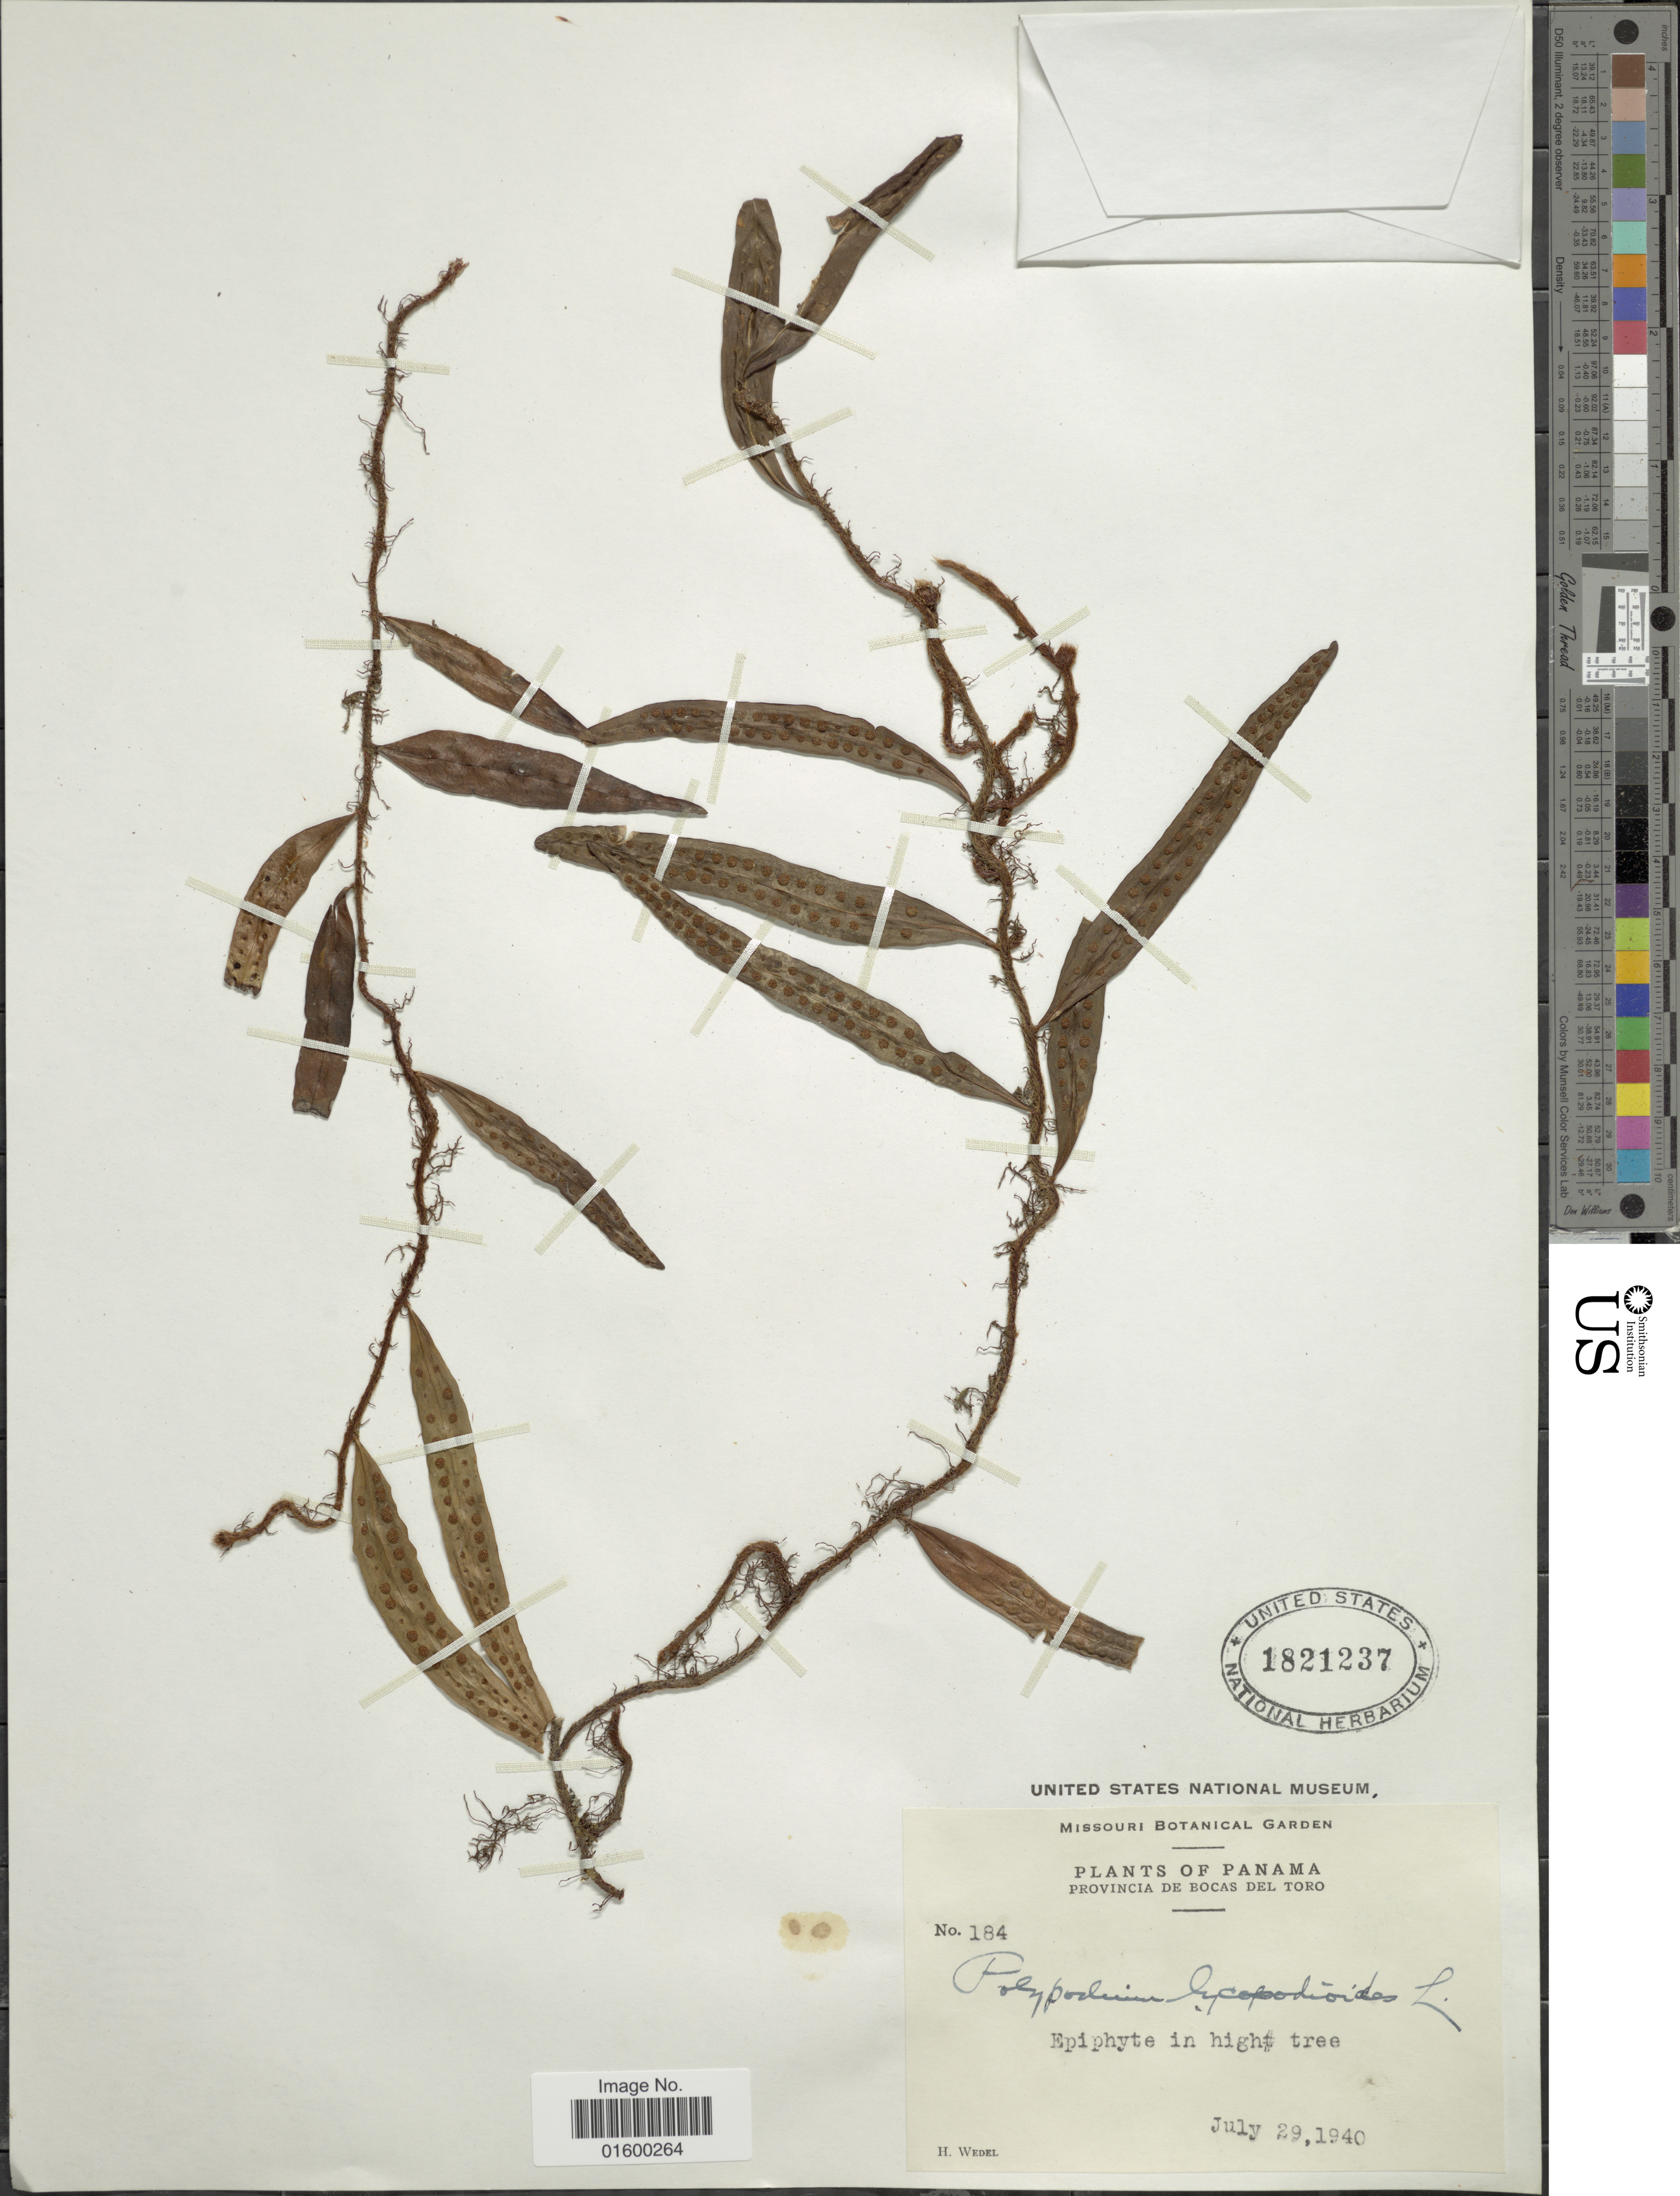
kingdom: Plantae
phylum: Tracheophyta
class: Polypodiopsida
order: Polypodiales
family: Polypodiaceae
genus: Microgramma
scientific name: Microgramma lycopodioides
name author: (L.) Copel.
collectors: H. von Wedel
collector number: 184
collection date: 1940-07-29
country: Panama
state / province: Bocas del Toro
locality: Provincia Bocas del Toro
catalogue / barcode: US 1821237